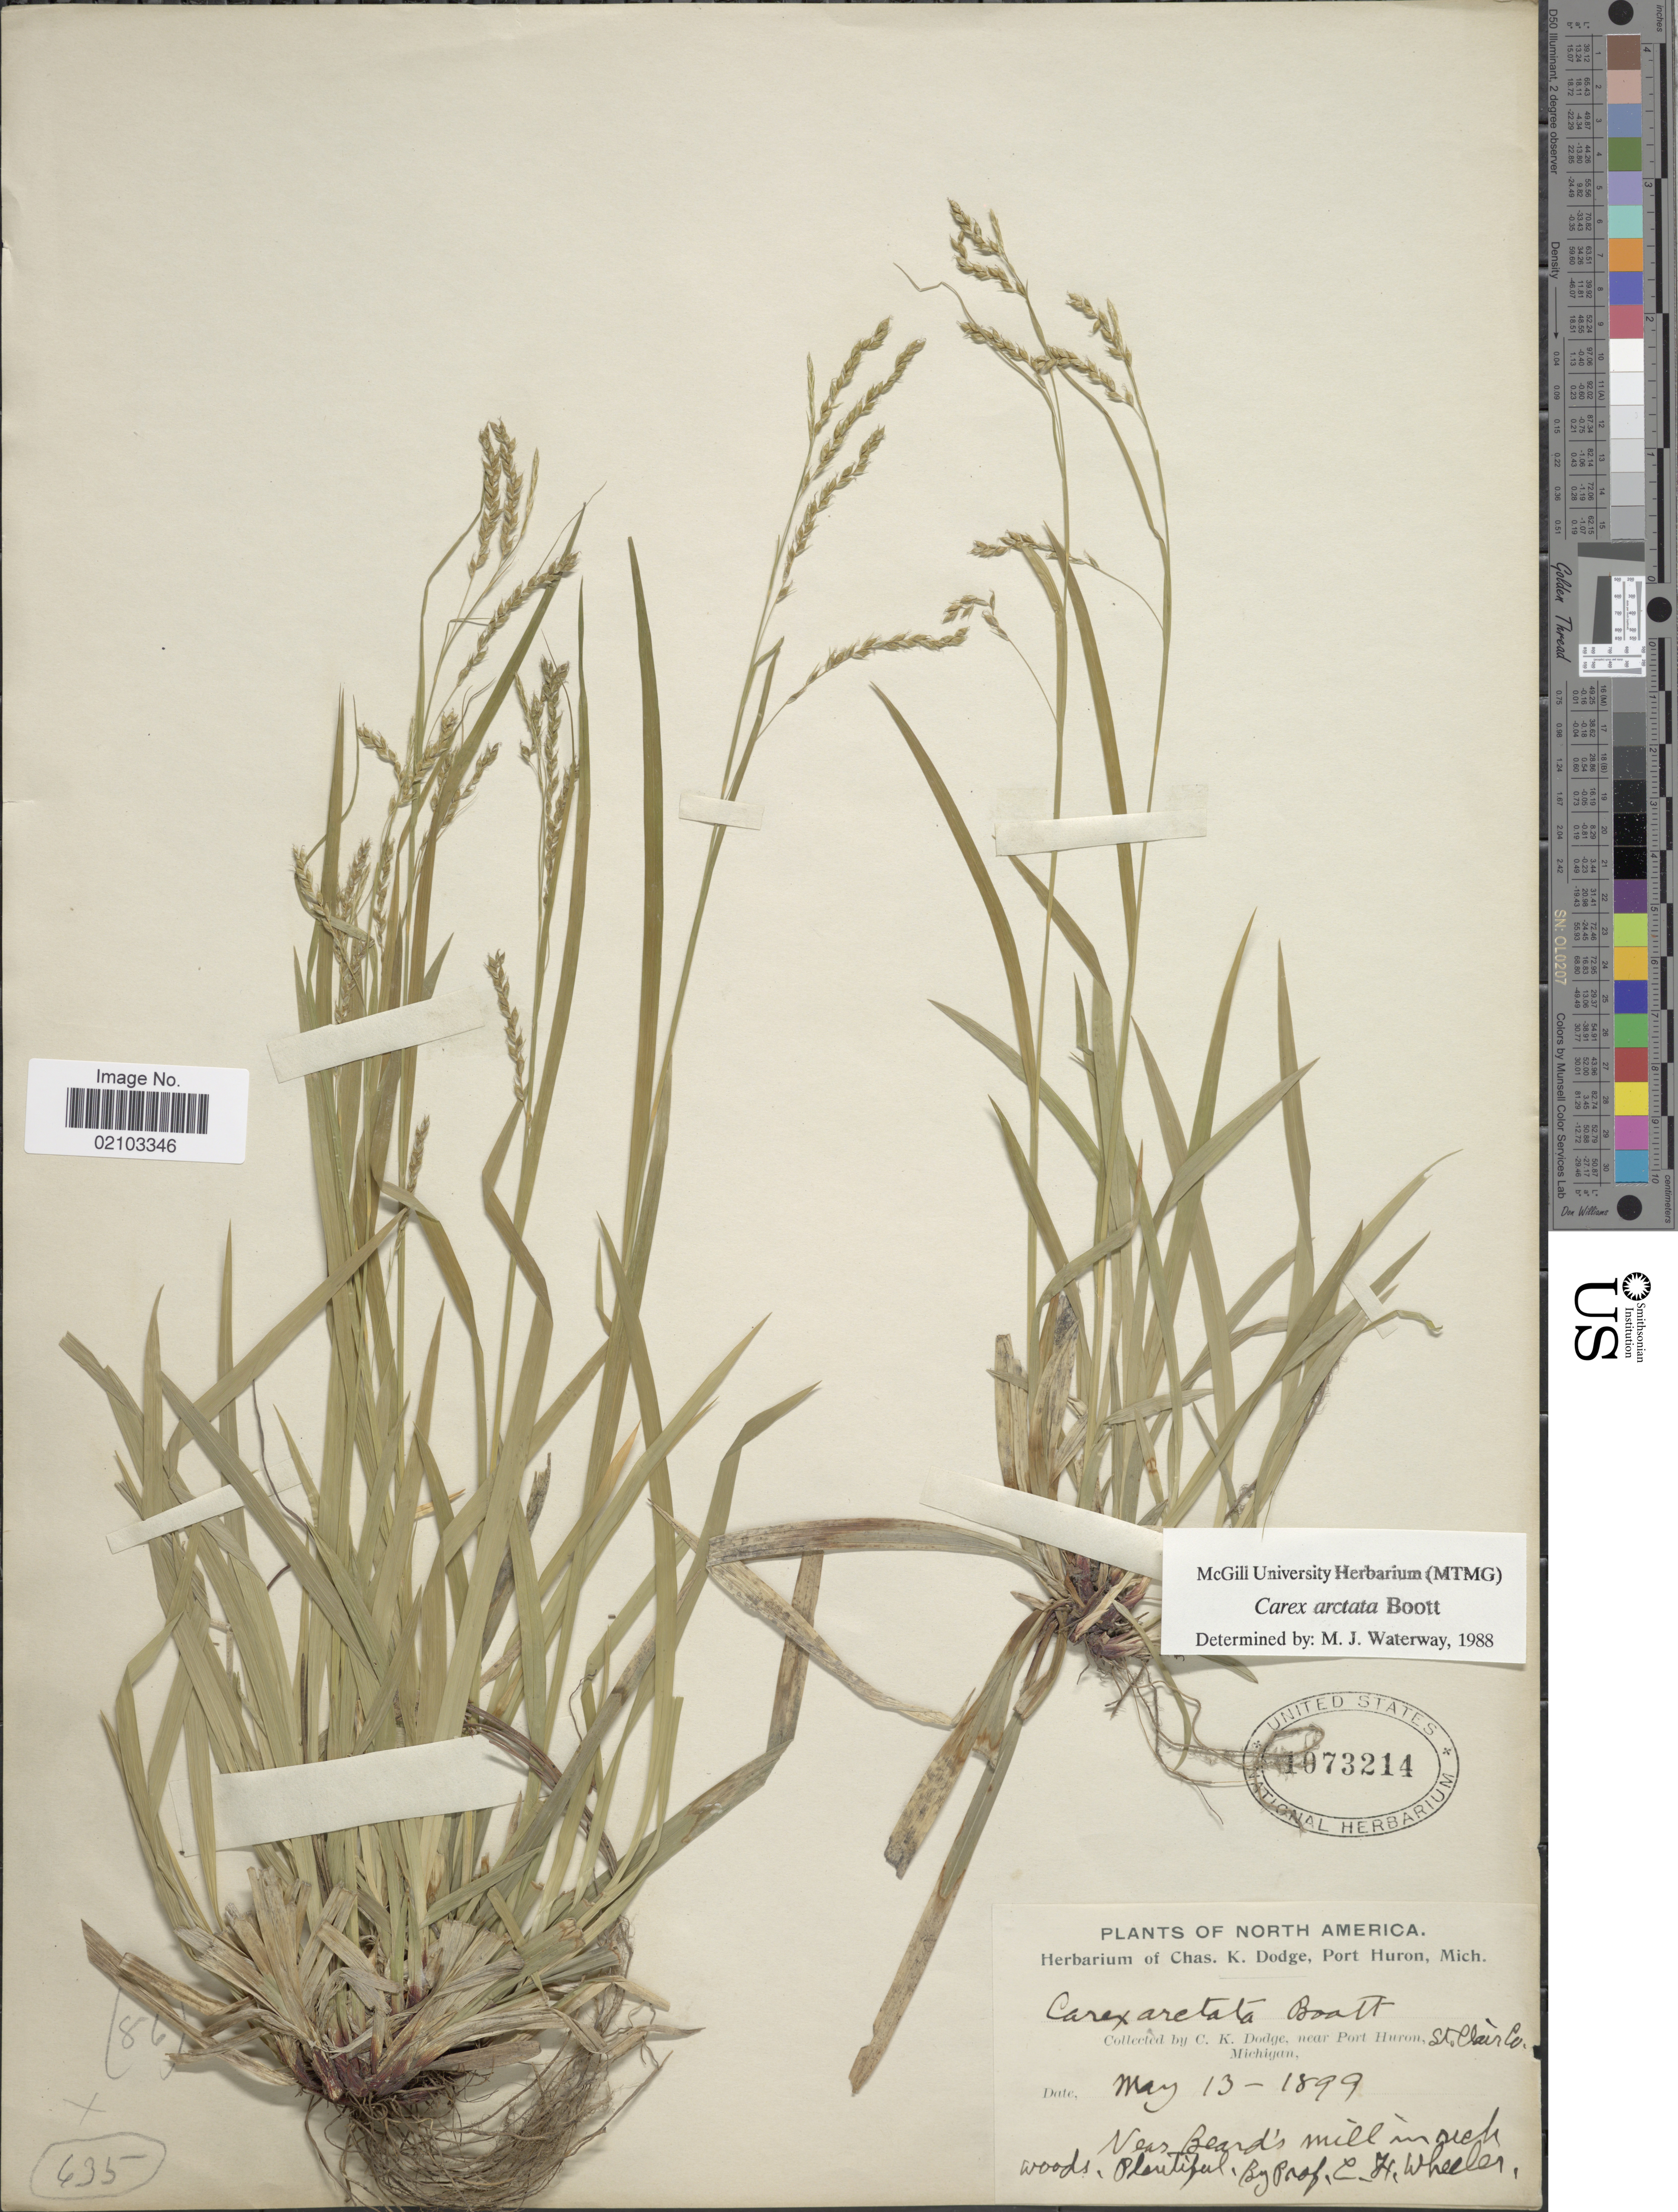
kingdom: Plantae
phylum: Tracheophyta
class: Liliopsida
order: Poales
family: Cyperaceae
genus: Carex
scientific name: Carex arctata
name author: Boott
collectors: C. K. Dodge & C. Wheeler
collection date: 1899-05-13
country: United States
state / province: Michigan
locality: Near Port Huron, St. Clair Co. Near Beard's Mill in rich woods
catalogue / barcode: US 1073214